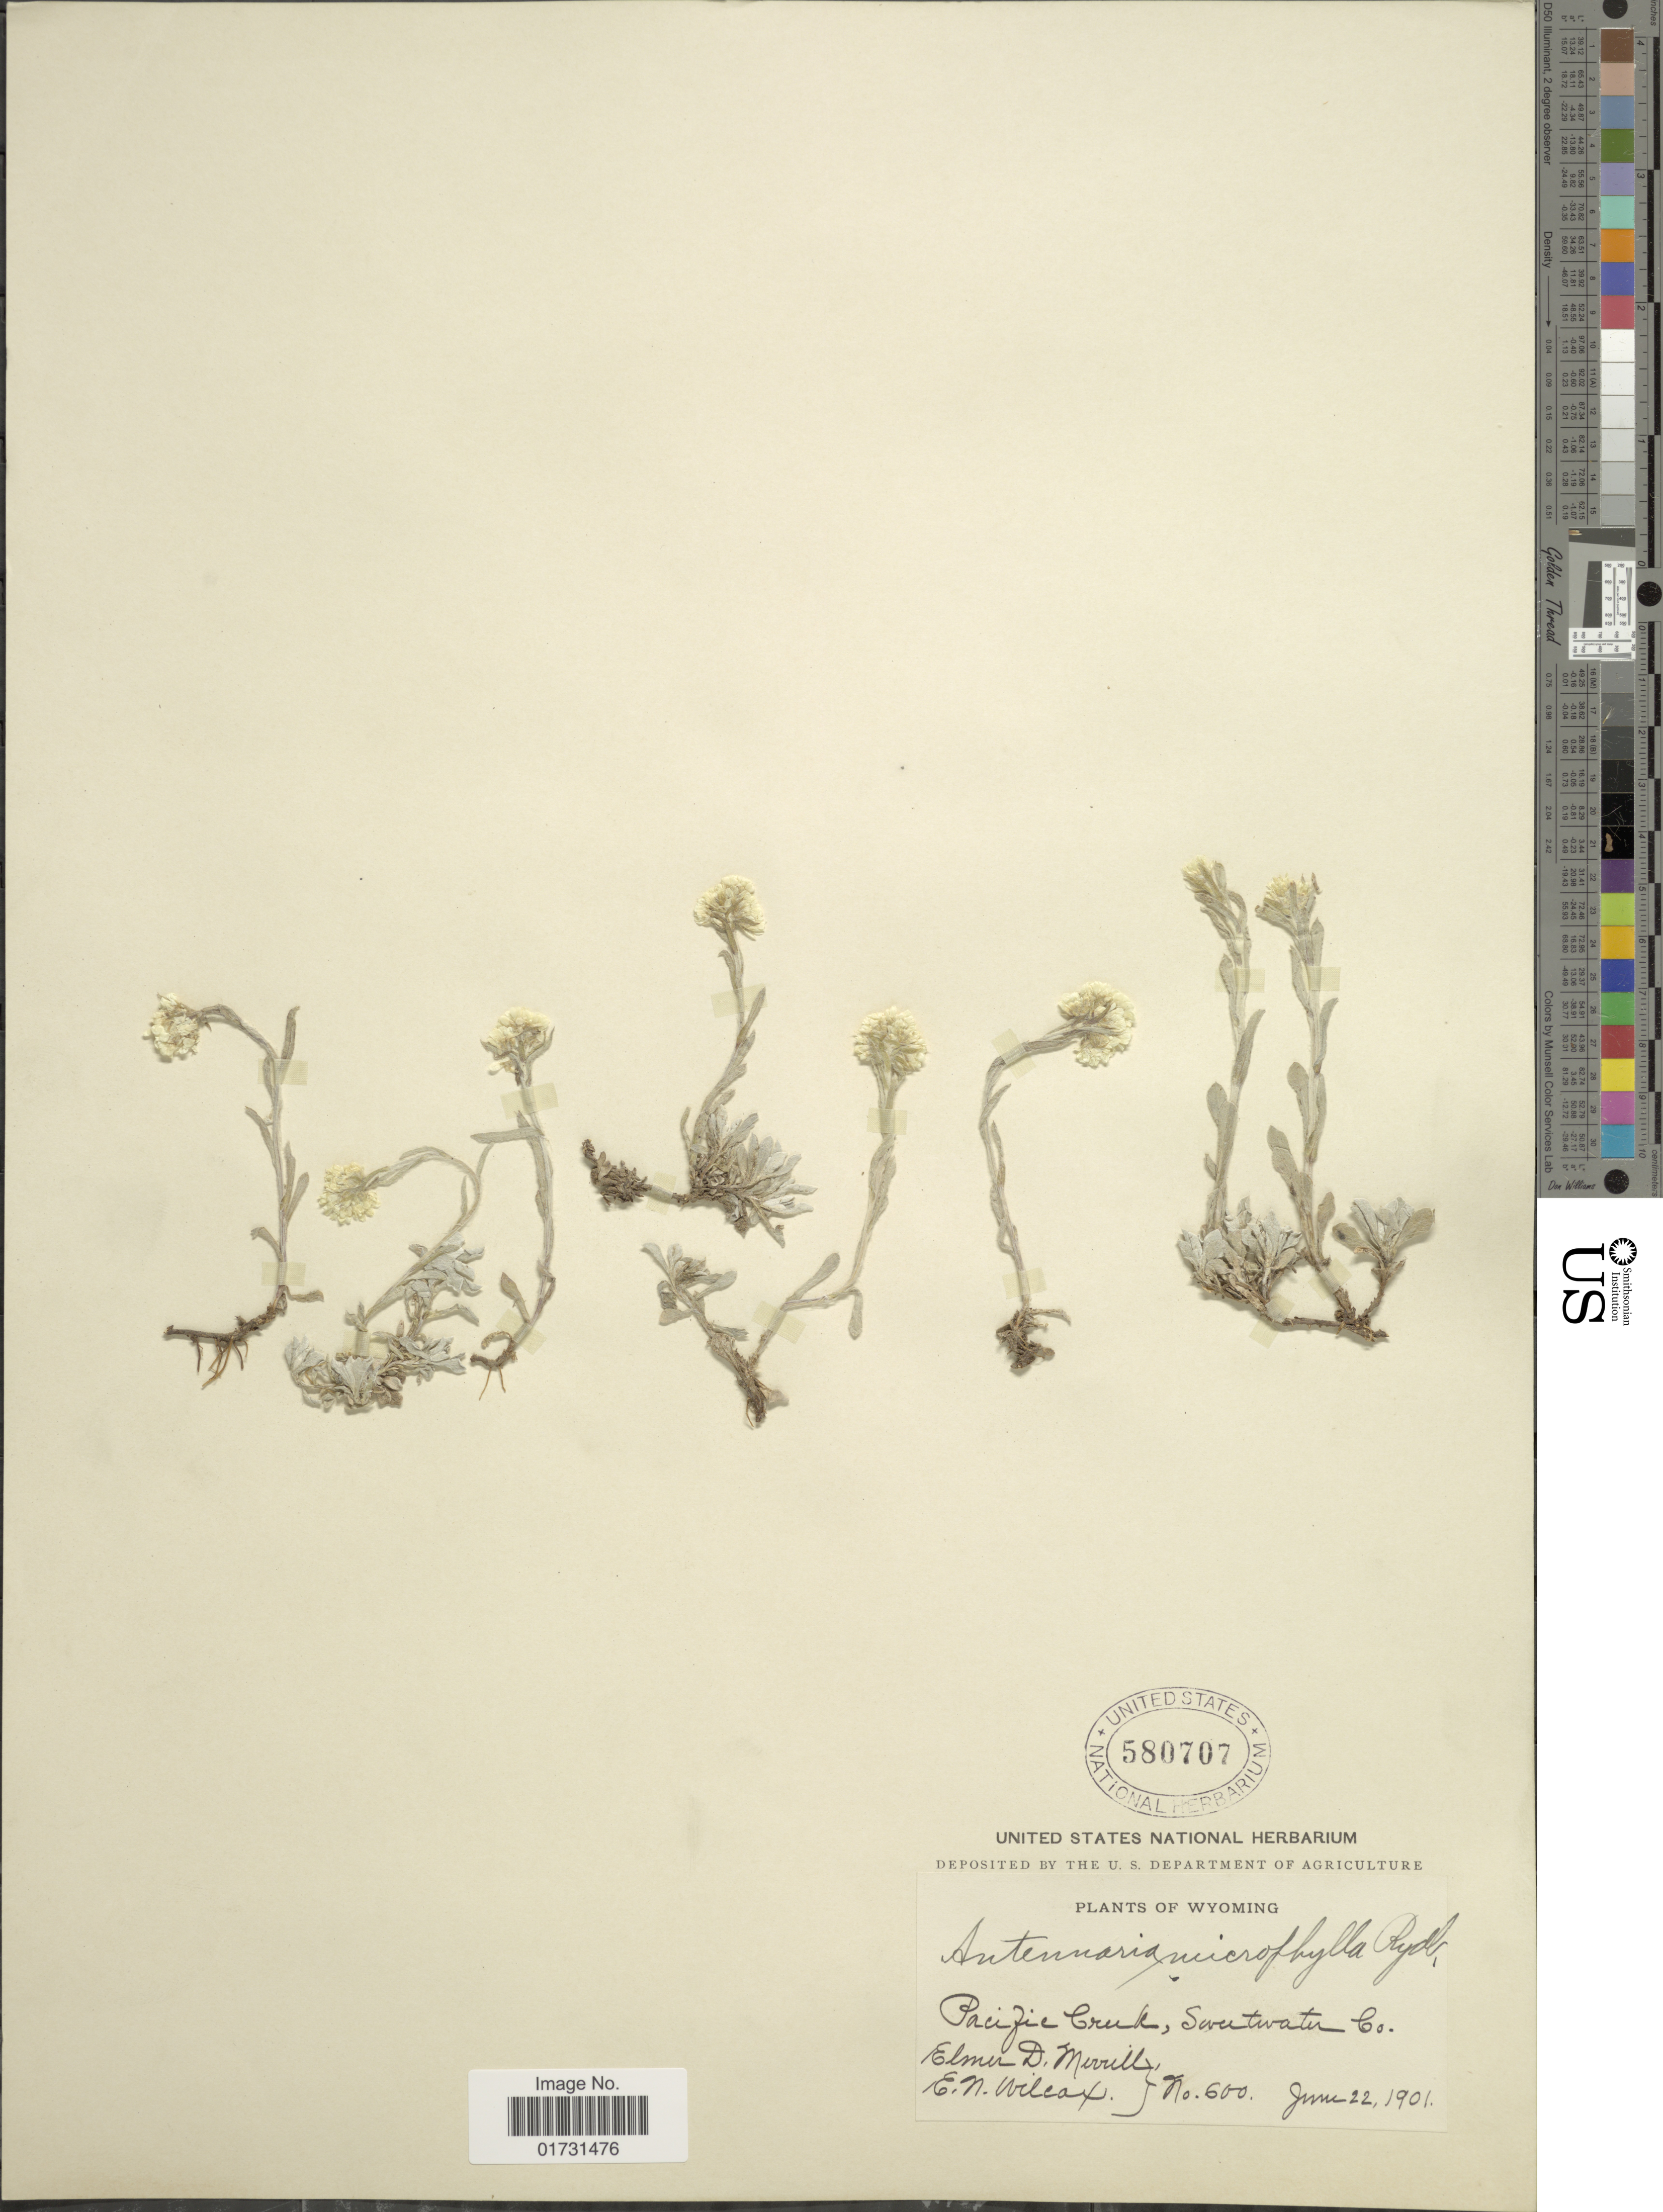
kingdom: Plantae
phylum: Tracheophyta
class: Magnoliopsida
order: Asterales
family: Asteraceae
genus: Antennaria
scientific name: Antennaria microphylla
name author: Rydb.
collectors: E. D. Merrill & E. Wilcox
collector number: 600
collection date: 1901-06-22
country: United States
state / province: Wyoming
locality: Pacific Creek, Sweetwater Co.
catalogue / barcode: US 580707